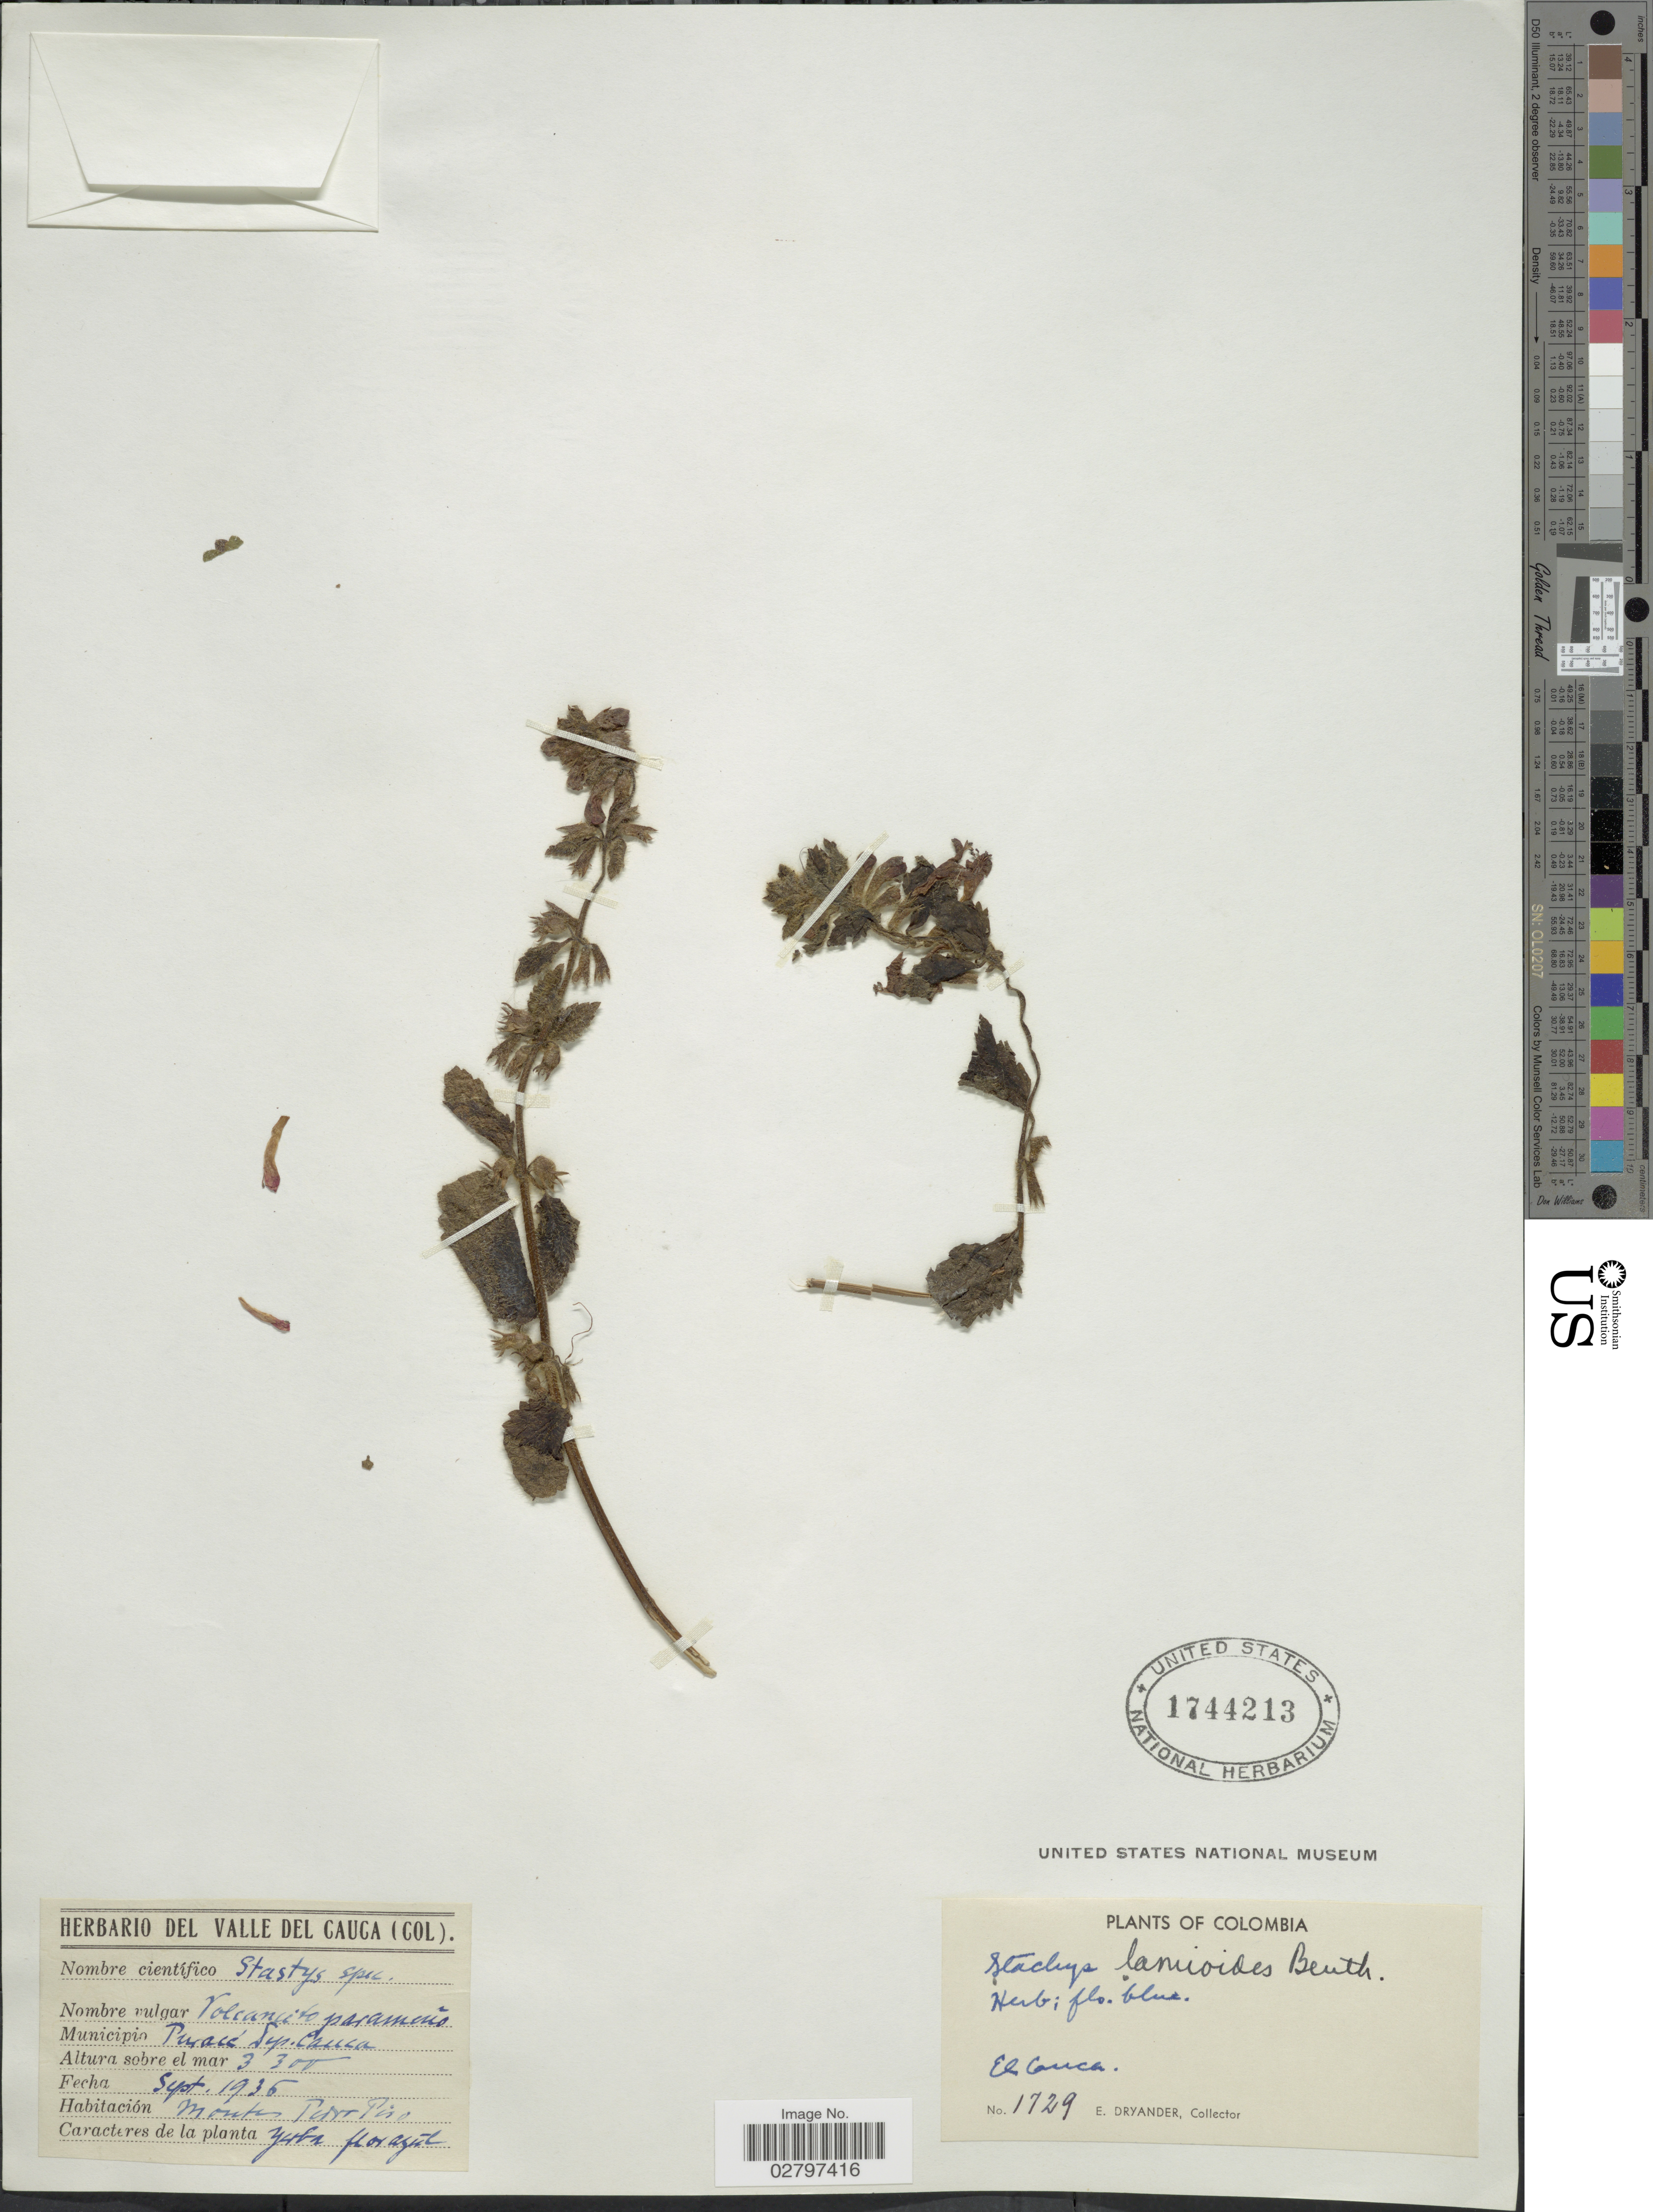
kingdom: Plantae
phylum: Tracheophyta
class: Magnoliopsida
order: Lamiales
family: Lamiaceae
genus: Stachys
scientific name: Stachys lamioides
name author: Benth.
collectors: E. Dryander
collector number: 1729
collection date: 1936-09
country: Colombia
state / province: Cauca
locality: Municipio Puracé, Dep. Cauca, Montes Pedro Piso.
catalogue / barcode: US 1744213